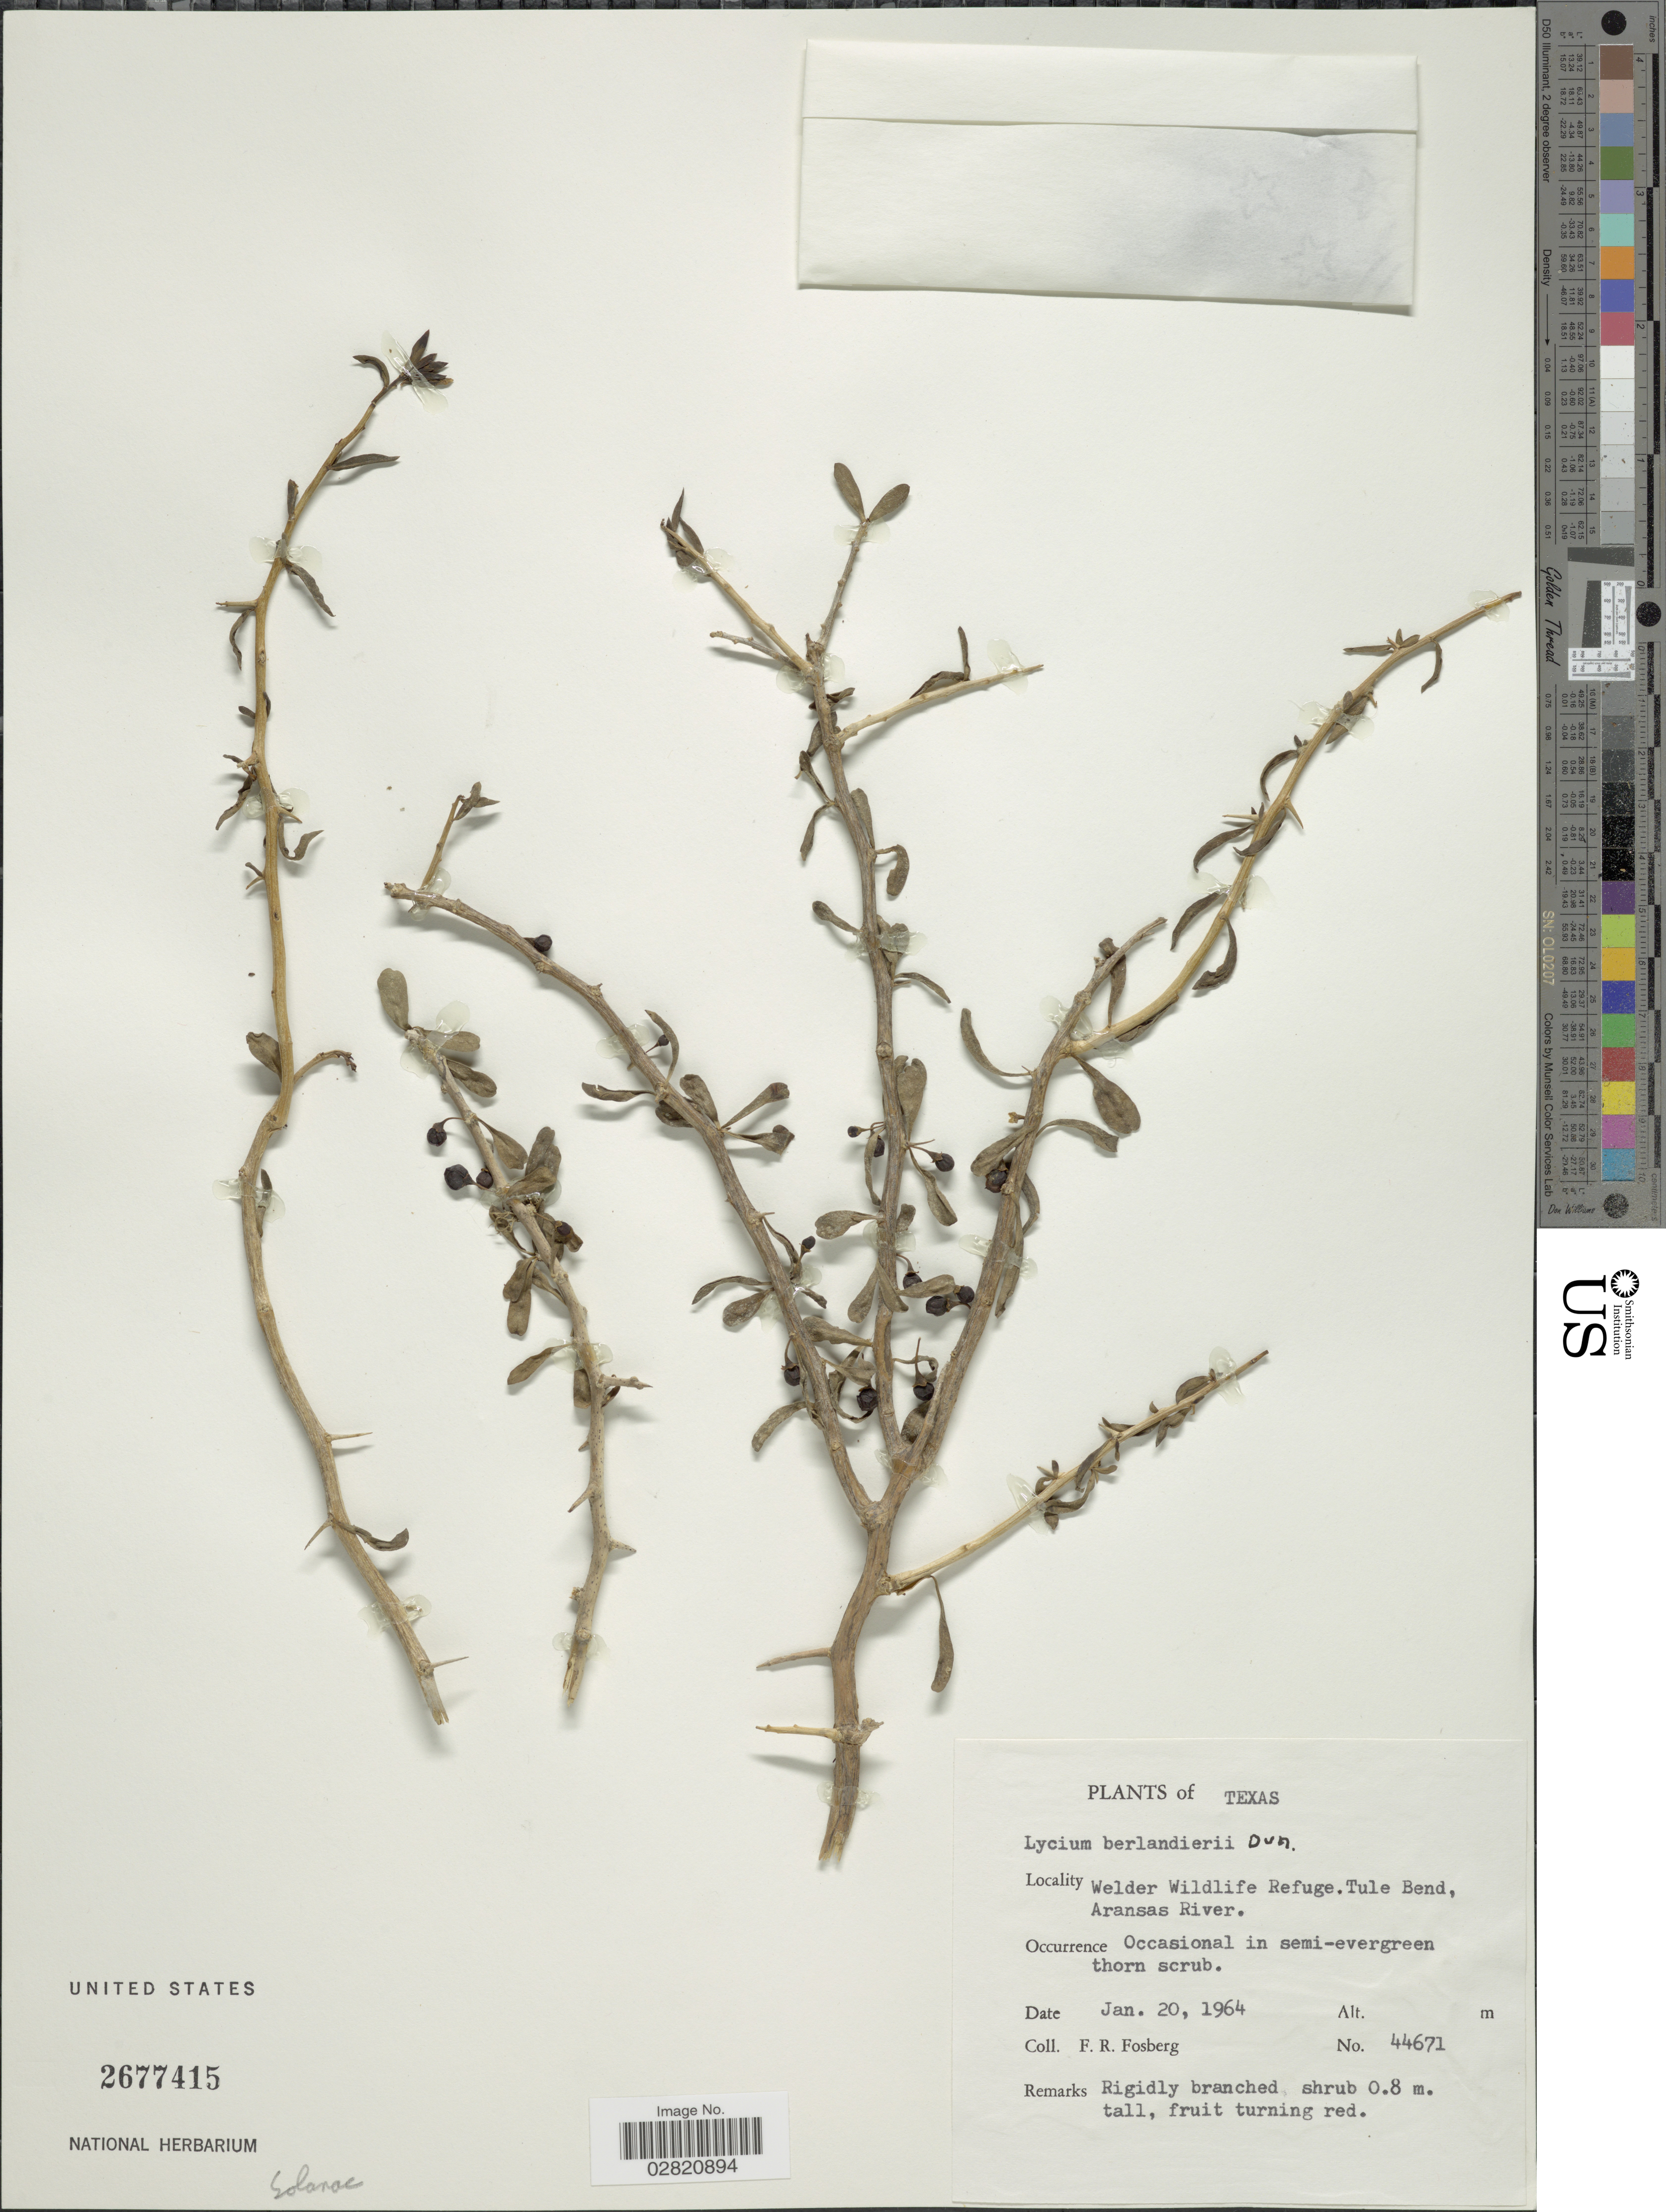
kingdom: Plantae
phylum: Tracheophyta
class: Magnoliopsida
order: Solanales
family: Solanaceae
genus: Lycium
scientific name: Lycium berlandieri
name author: Dunal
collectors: F. R. Fosberg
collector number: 44671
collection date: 1964-01-20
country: United States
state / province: Texas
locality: Welder Wildlife Refuge. Tule Bend, Aransas River.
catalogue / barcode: US 2677415